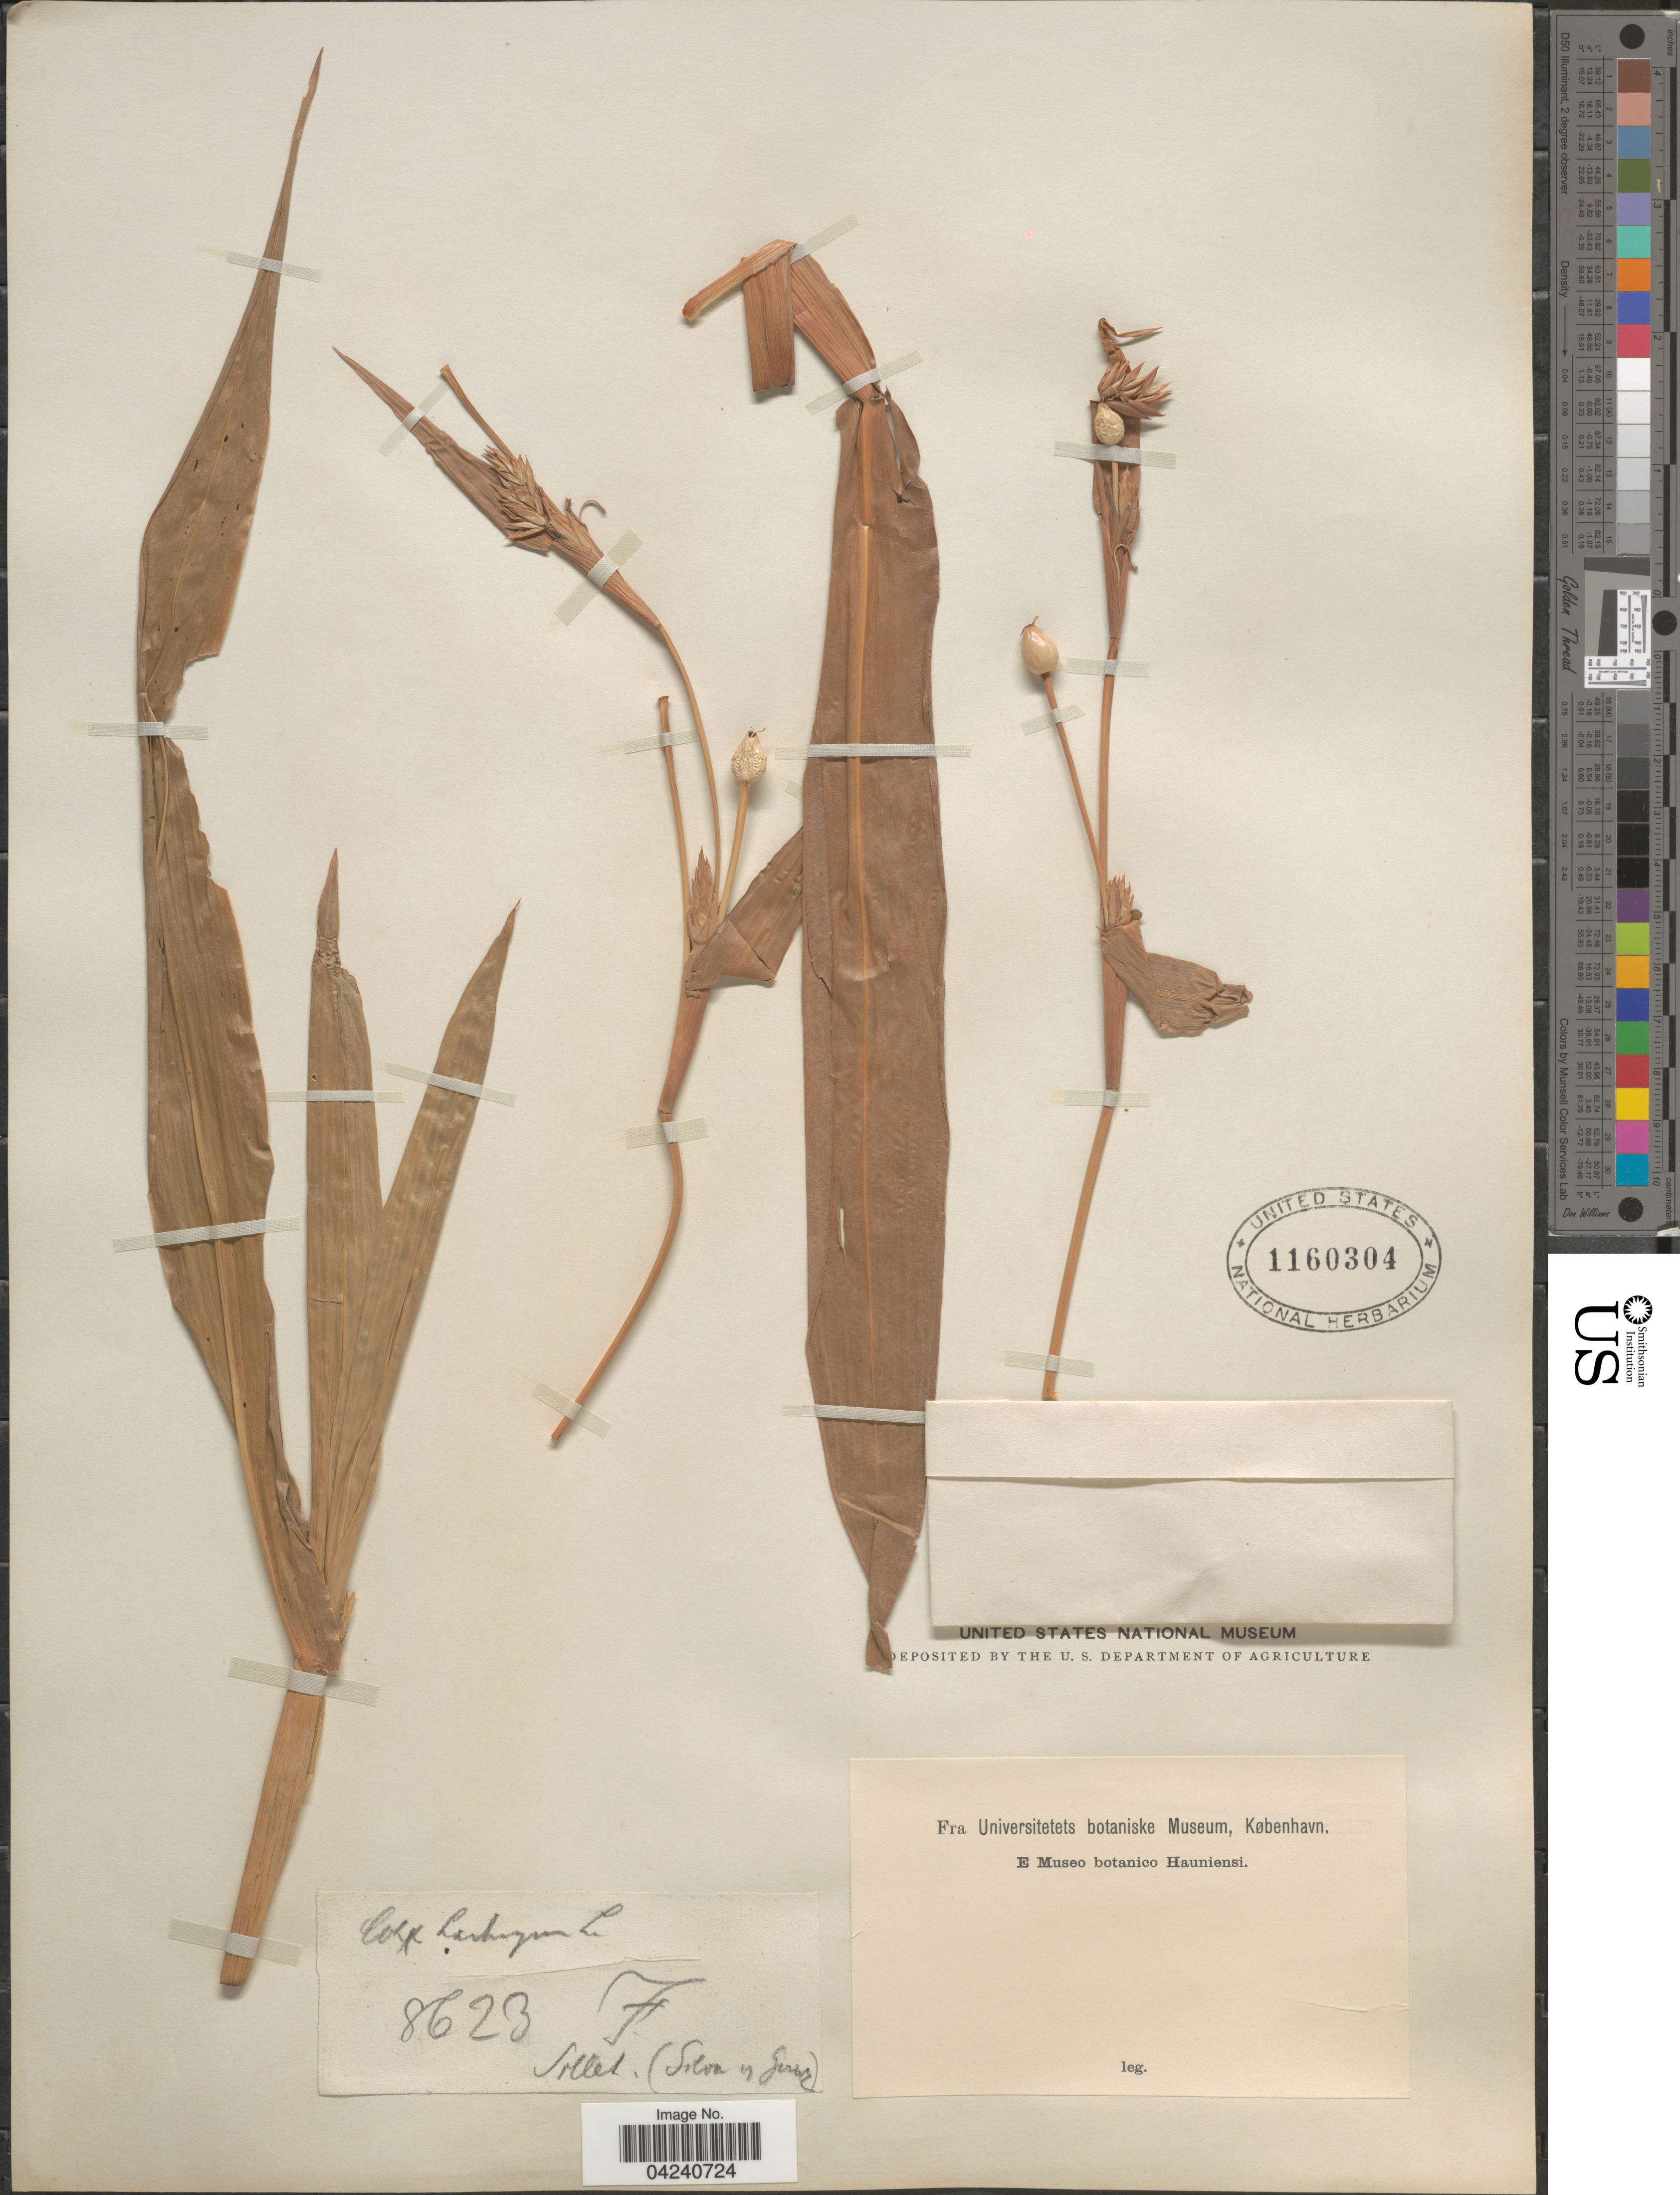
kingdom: Plantae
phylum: Tracheophyta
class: Liliopsida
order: Poales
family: Poaceae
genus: Coix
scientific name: Coix lacryma-jobi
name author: L.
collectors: Collector illegible & Silva, --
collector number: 8623F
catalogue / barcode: US 1160304